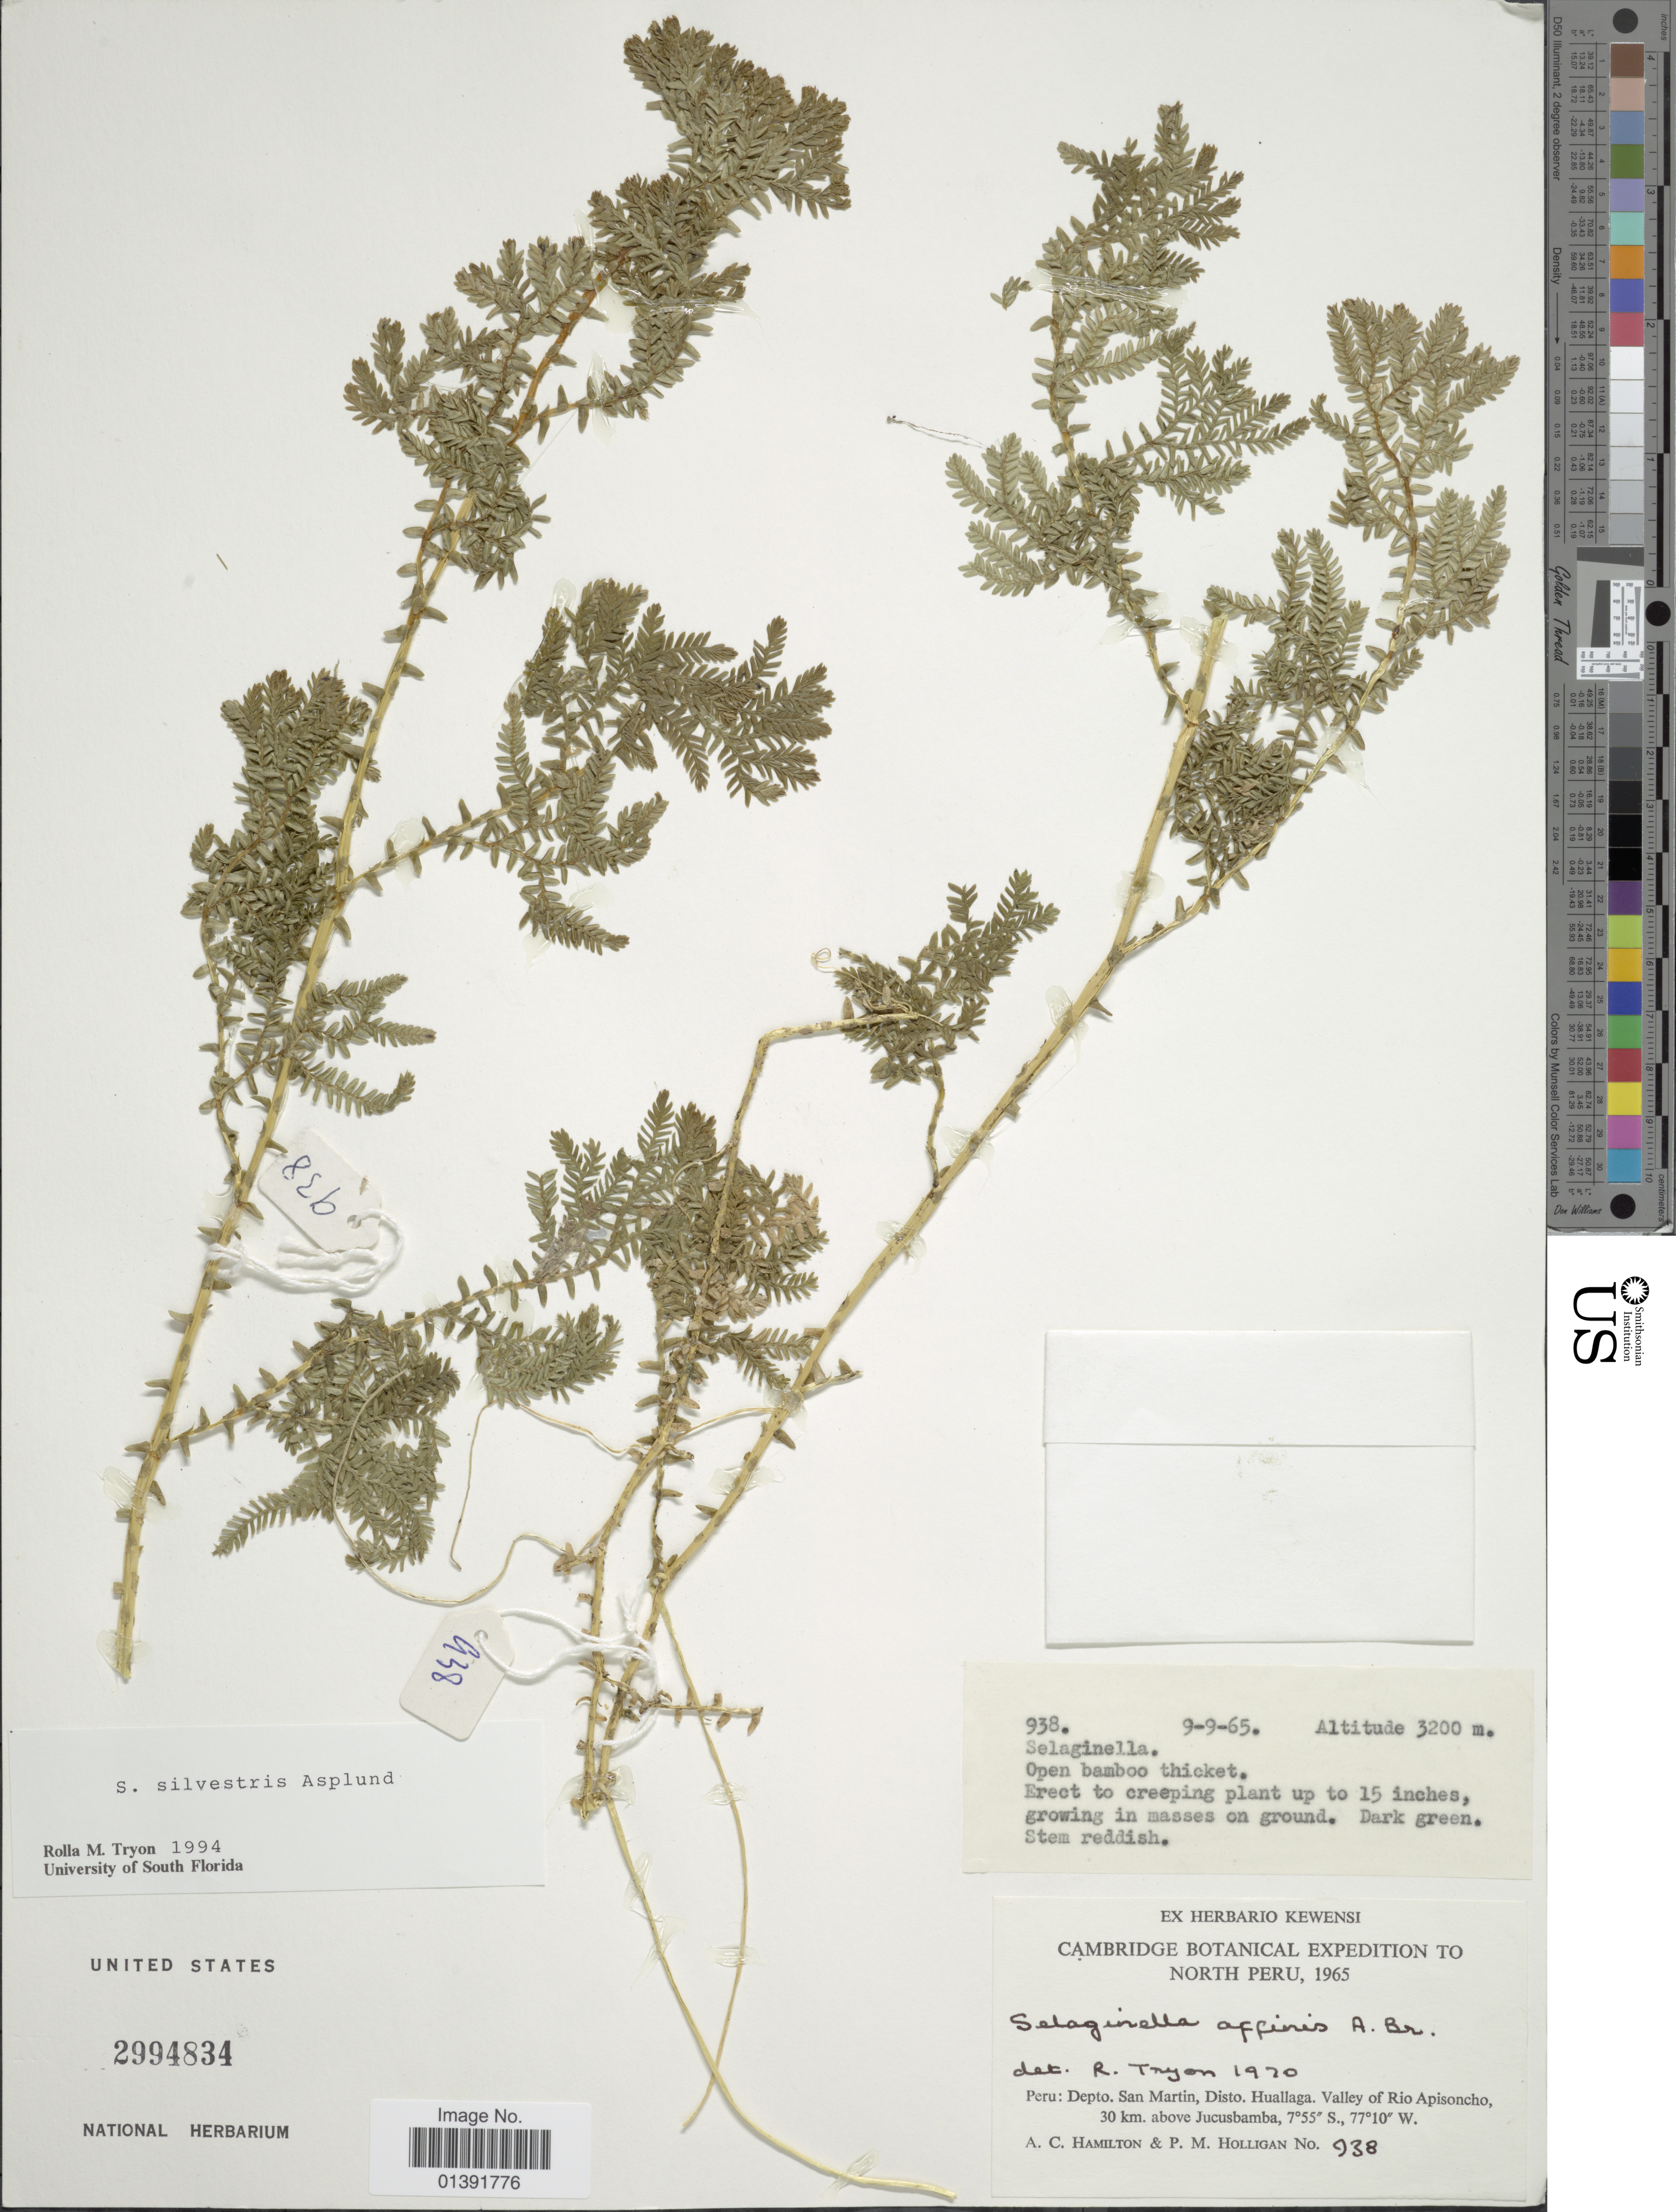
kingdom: Plantae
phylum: Tracheophyta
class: Lycopodiopsida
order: Selaginellales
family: Selaginellaceae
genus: Selaginella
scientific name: Selaginella silvestris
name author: Aspl.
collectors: A. Hamilton & P. Holligan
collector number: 938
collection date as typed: Transcribed d/m/y: 9/9/65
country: Peru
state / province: San Martín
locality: Disto. Huallaga, Valley of Rio Apisoncho, 30 km above Jucusbamba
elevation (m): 3200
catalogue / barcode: US 2994834